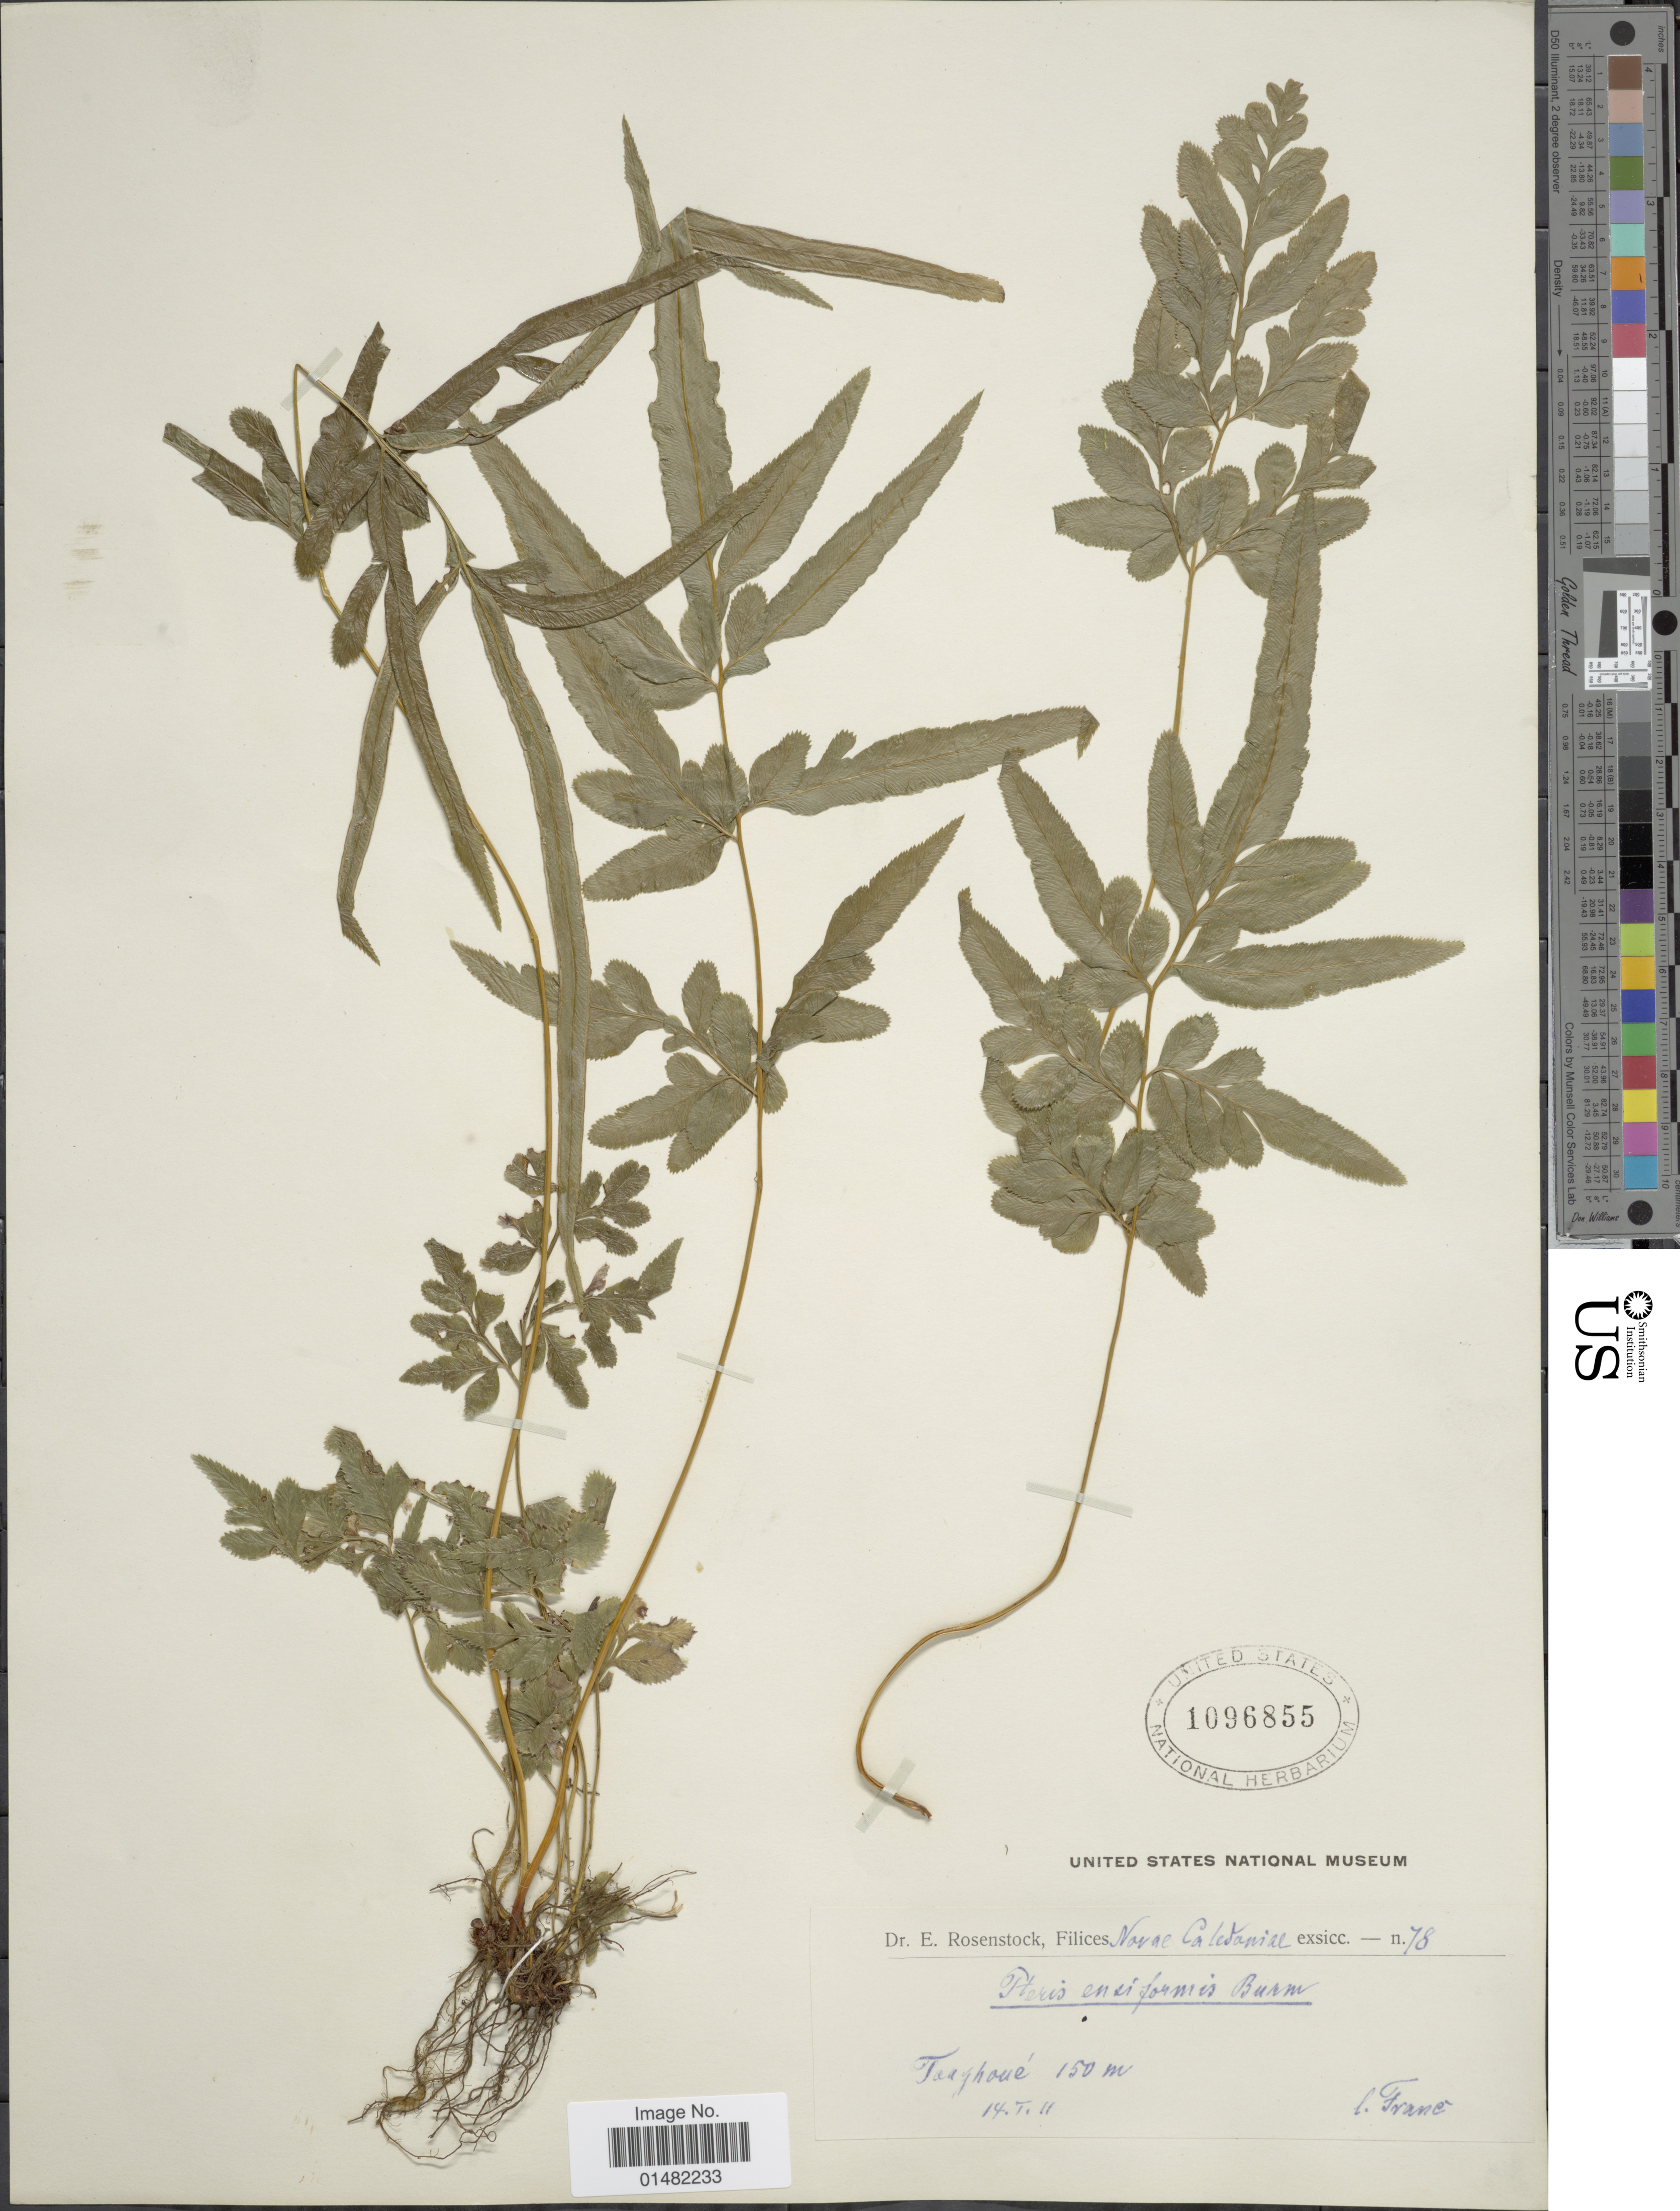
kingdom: Plantae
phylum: Tracheophyta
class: Polypodiopsida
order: Polypodiales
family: Pteridaceae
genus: Pteris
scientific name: Pteris ensiformis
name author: Burm. f.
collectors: Franc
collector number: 78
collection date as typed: Transcribed d/m/y: 14/1/11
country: New Caledonia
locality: Tanghoué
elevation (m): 150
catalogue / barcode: US 1096855